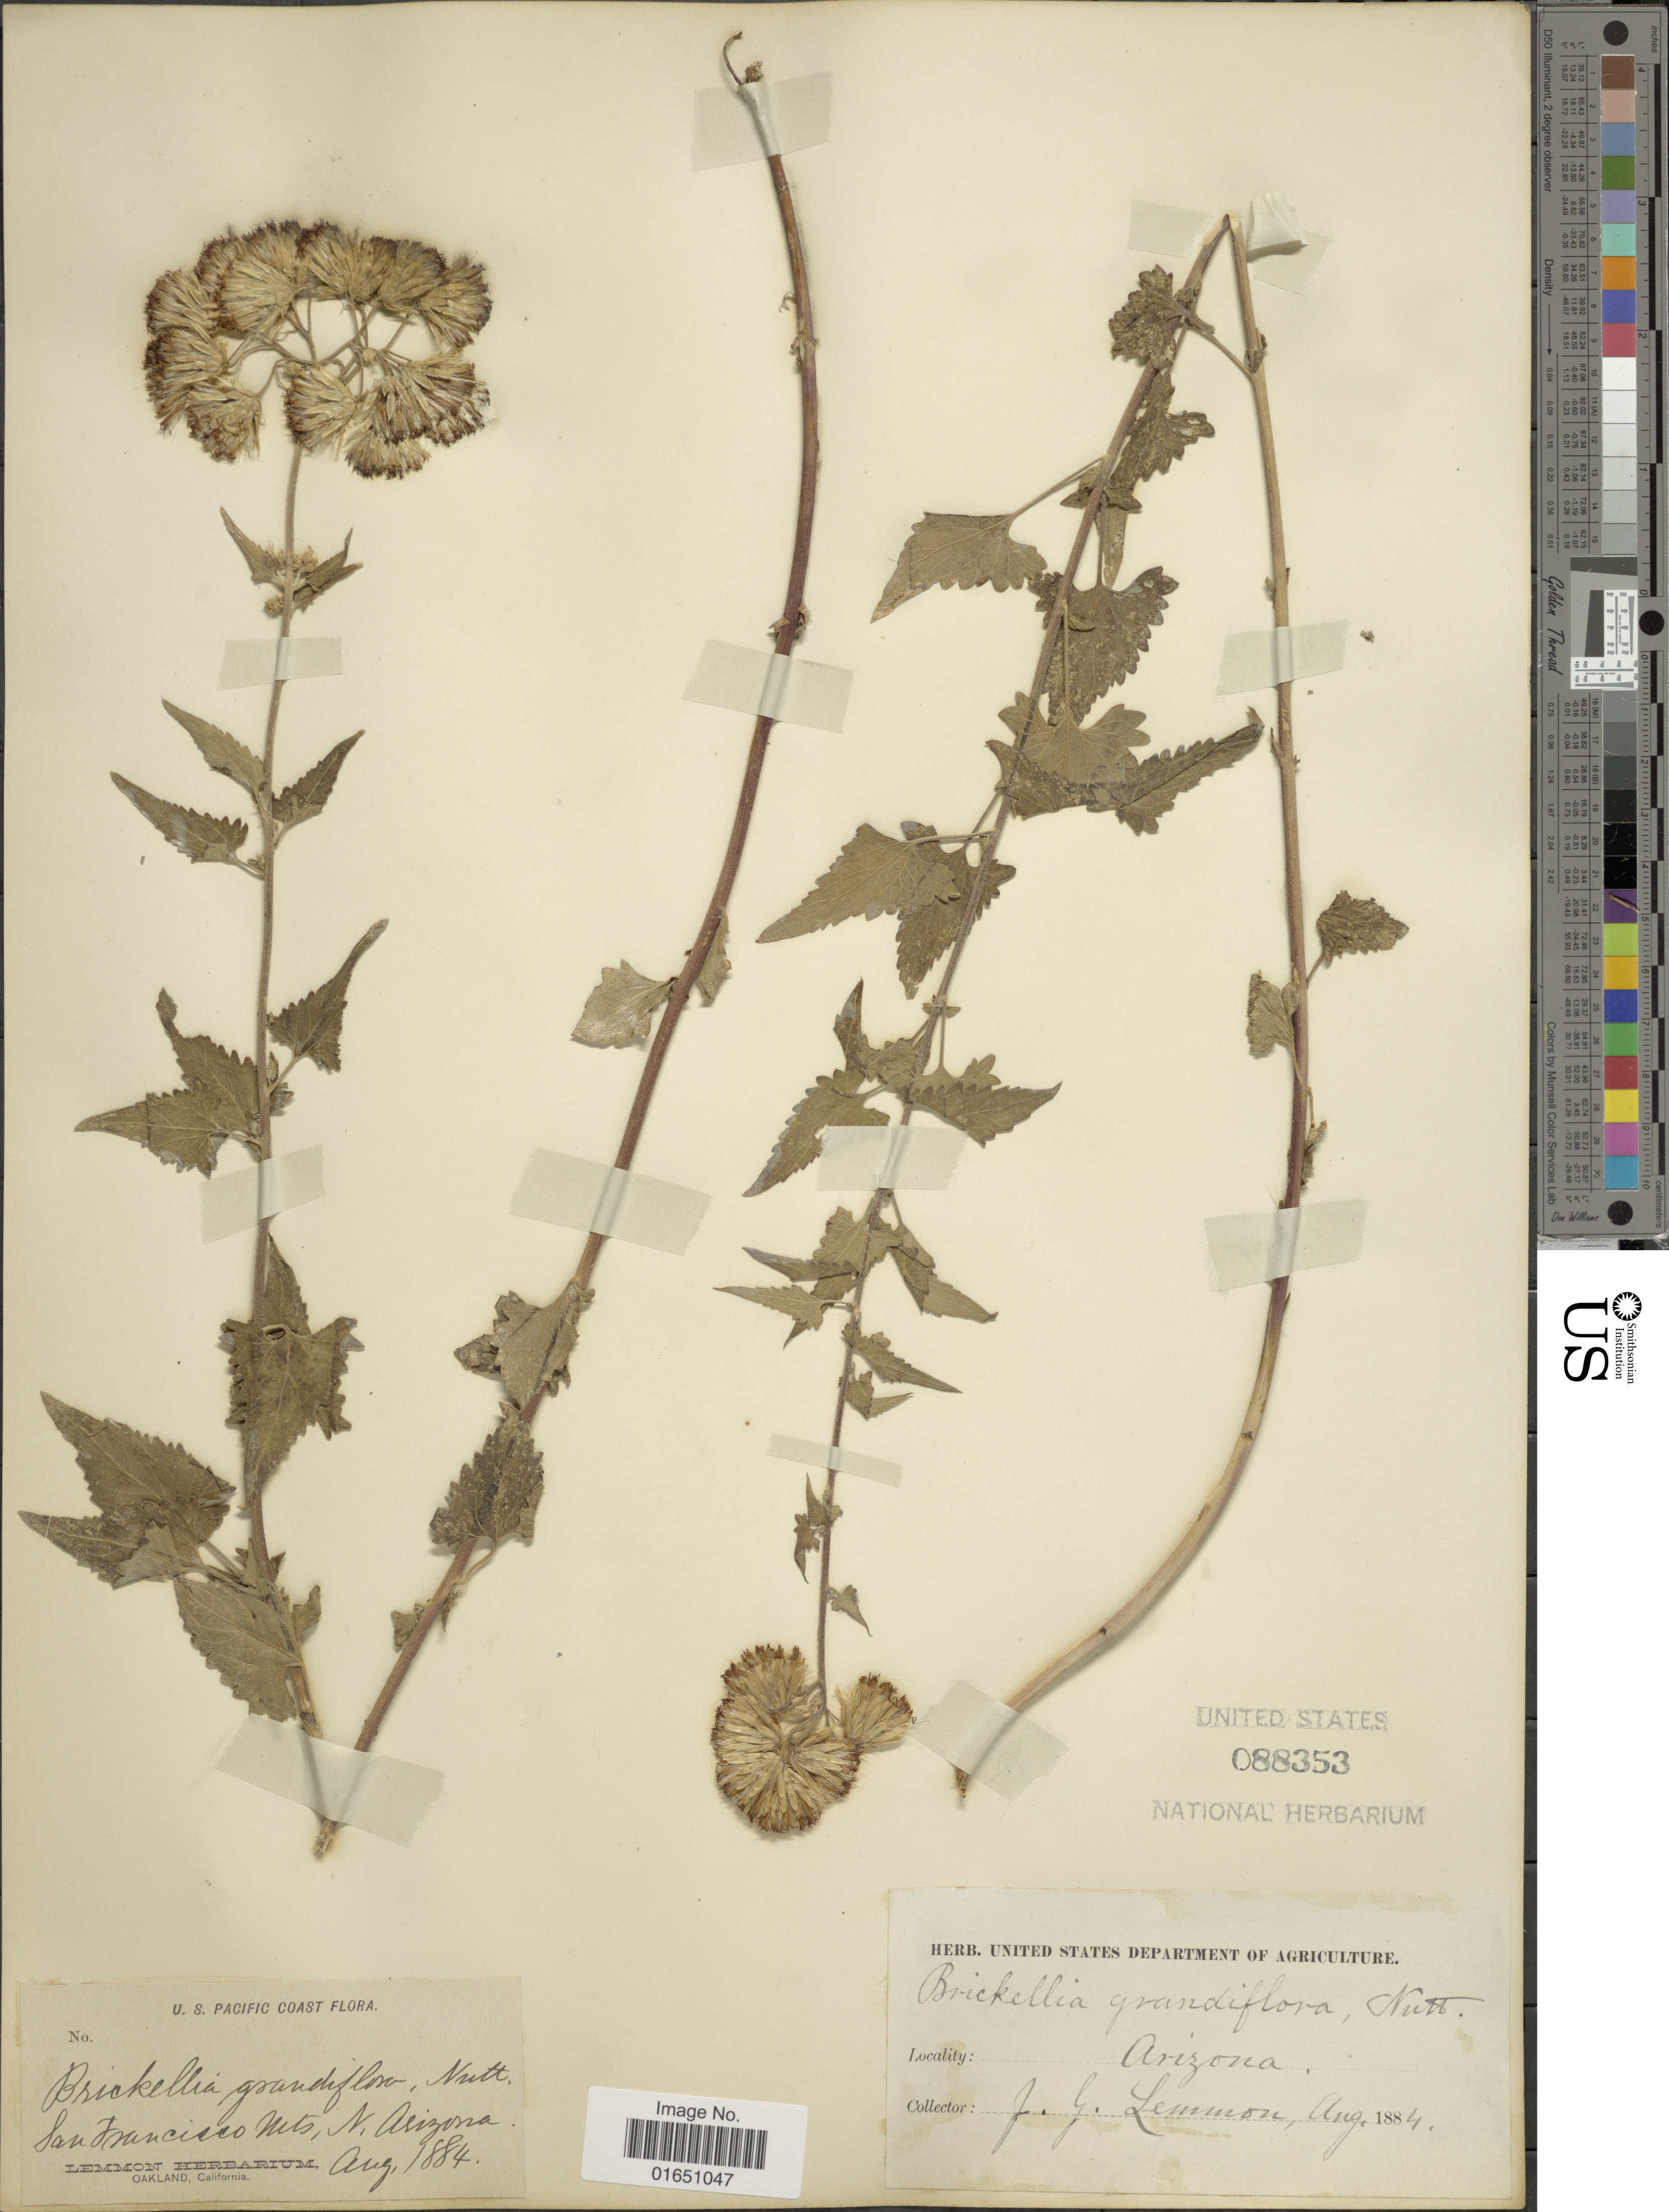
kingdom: Plantae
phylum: Tracheophyta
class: Magnoliopsida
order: Asterales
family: Asteraceae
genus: Brickellia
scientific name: Brickellia grandiflora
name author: (Hook.) Nutt.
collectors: J. Lemmon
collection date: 1884-08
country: United States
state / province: Arizona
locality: U. S. Pacific Coast. San Francisco Mts. N. Arizona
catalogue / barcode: US 88353